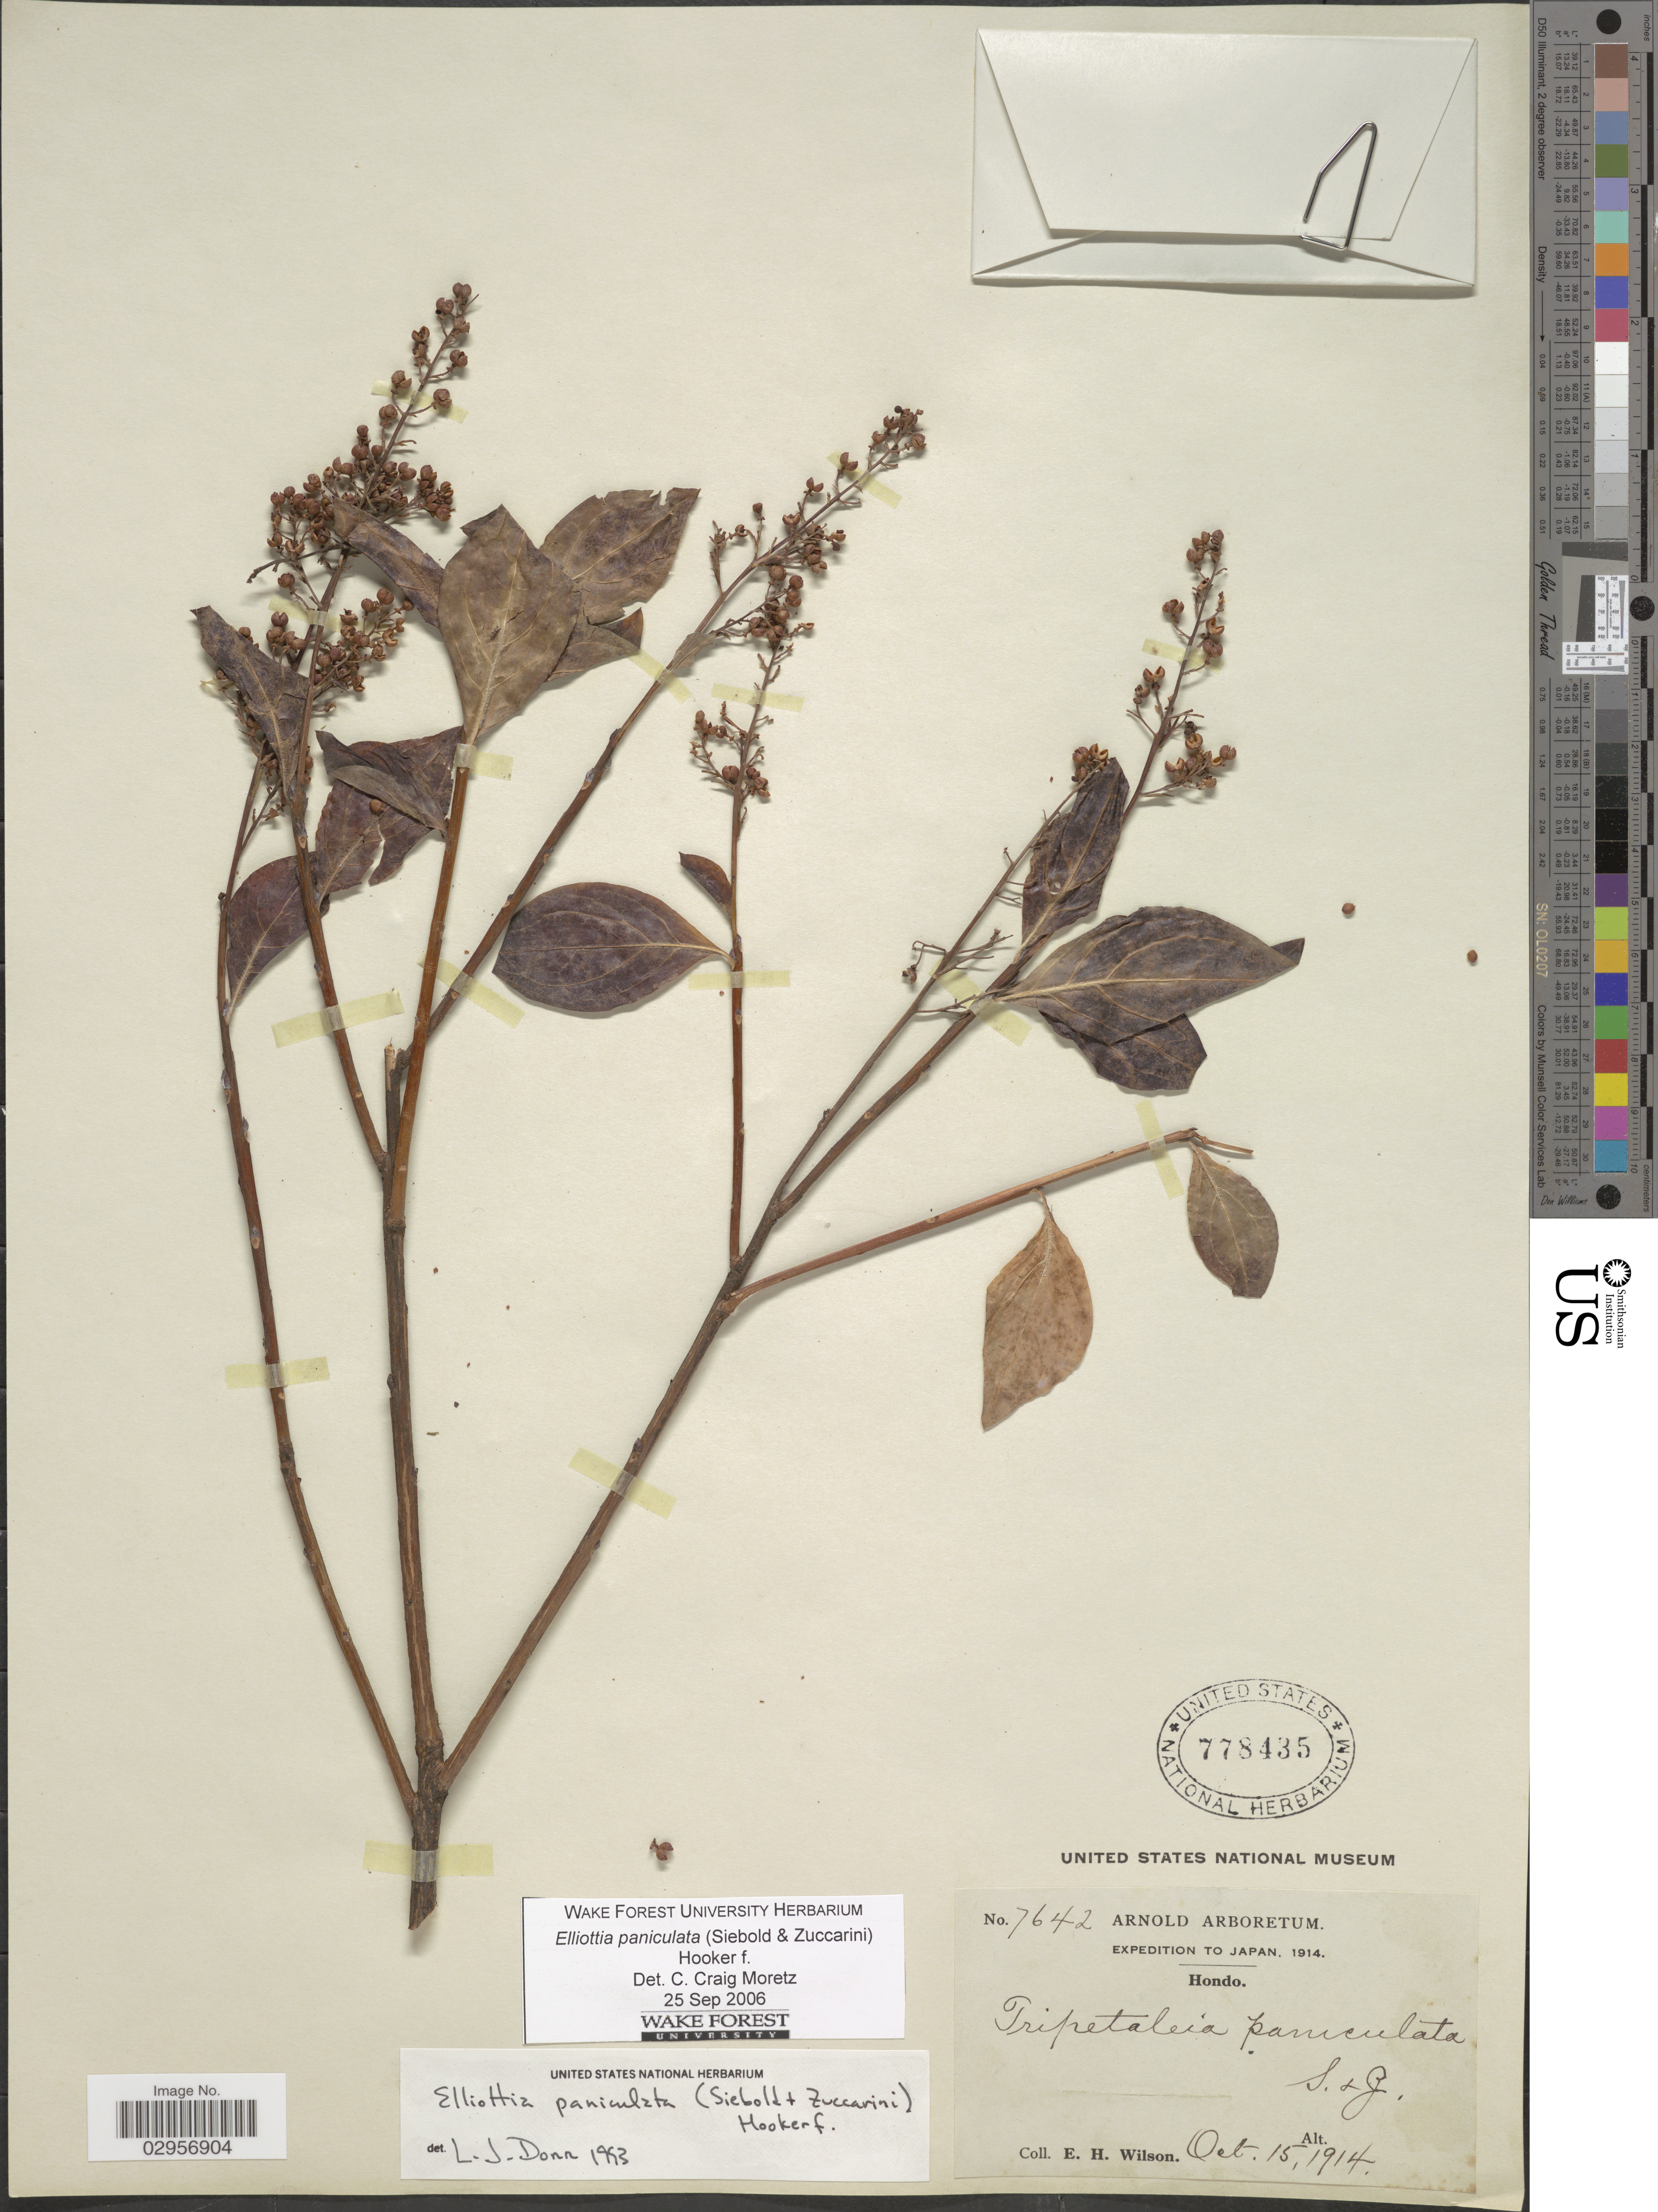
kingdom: Plantae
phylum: Tracheophyta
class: Magnoliopsida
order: Ericales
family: Ericaceae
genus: Elliottia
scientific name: Elliottia paniculata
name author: (Siebold & Zucc.) Benth. & Hook. f.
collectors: E. Wilson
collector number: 7642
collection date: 1914-10-15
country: Japan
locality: Hondo.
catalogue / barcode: US 778435